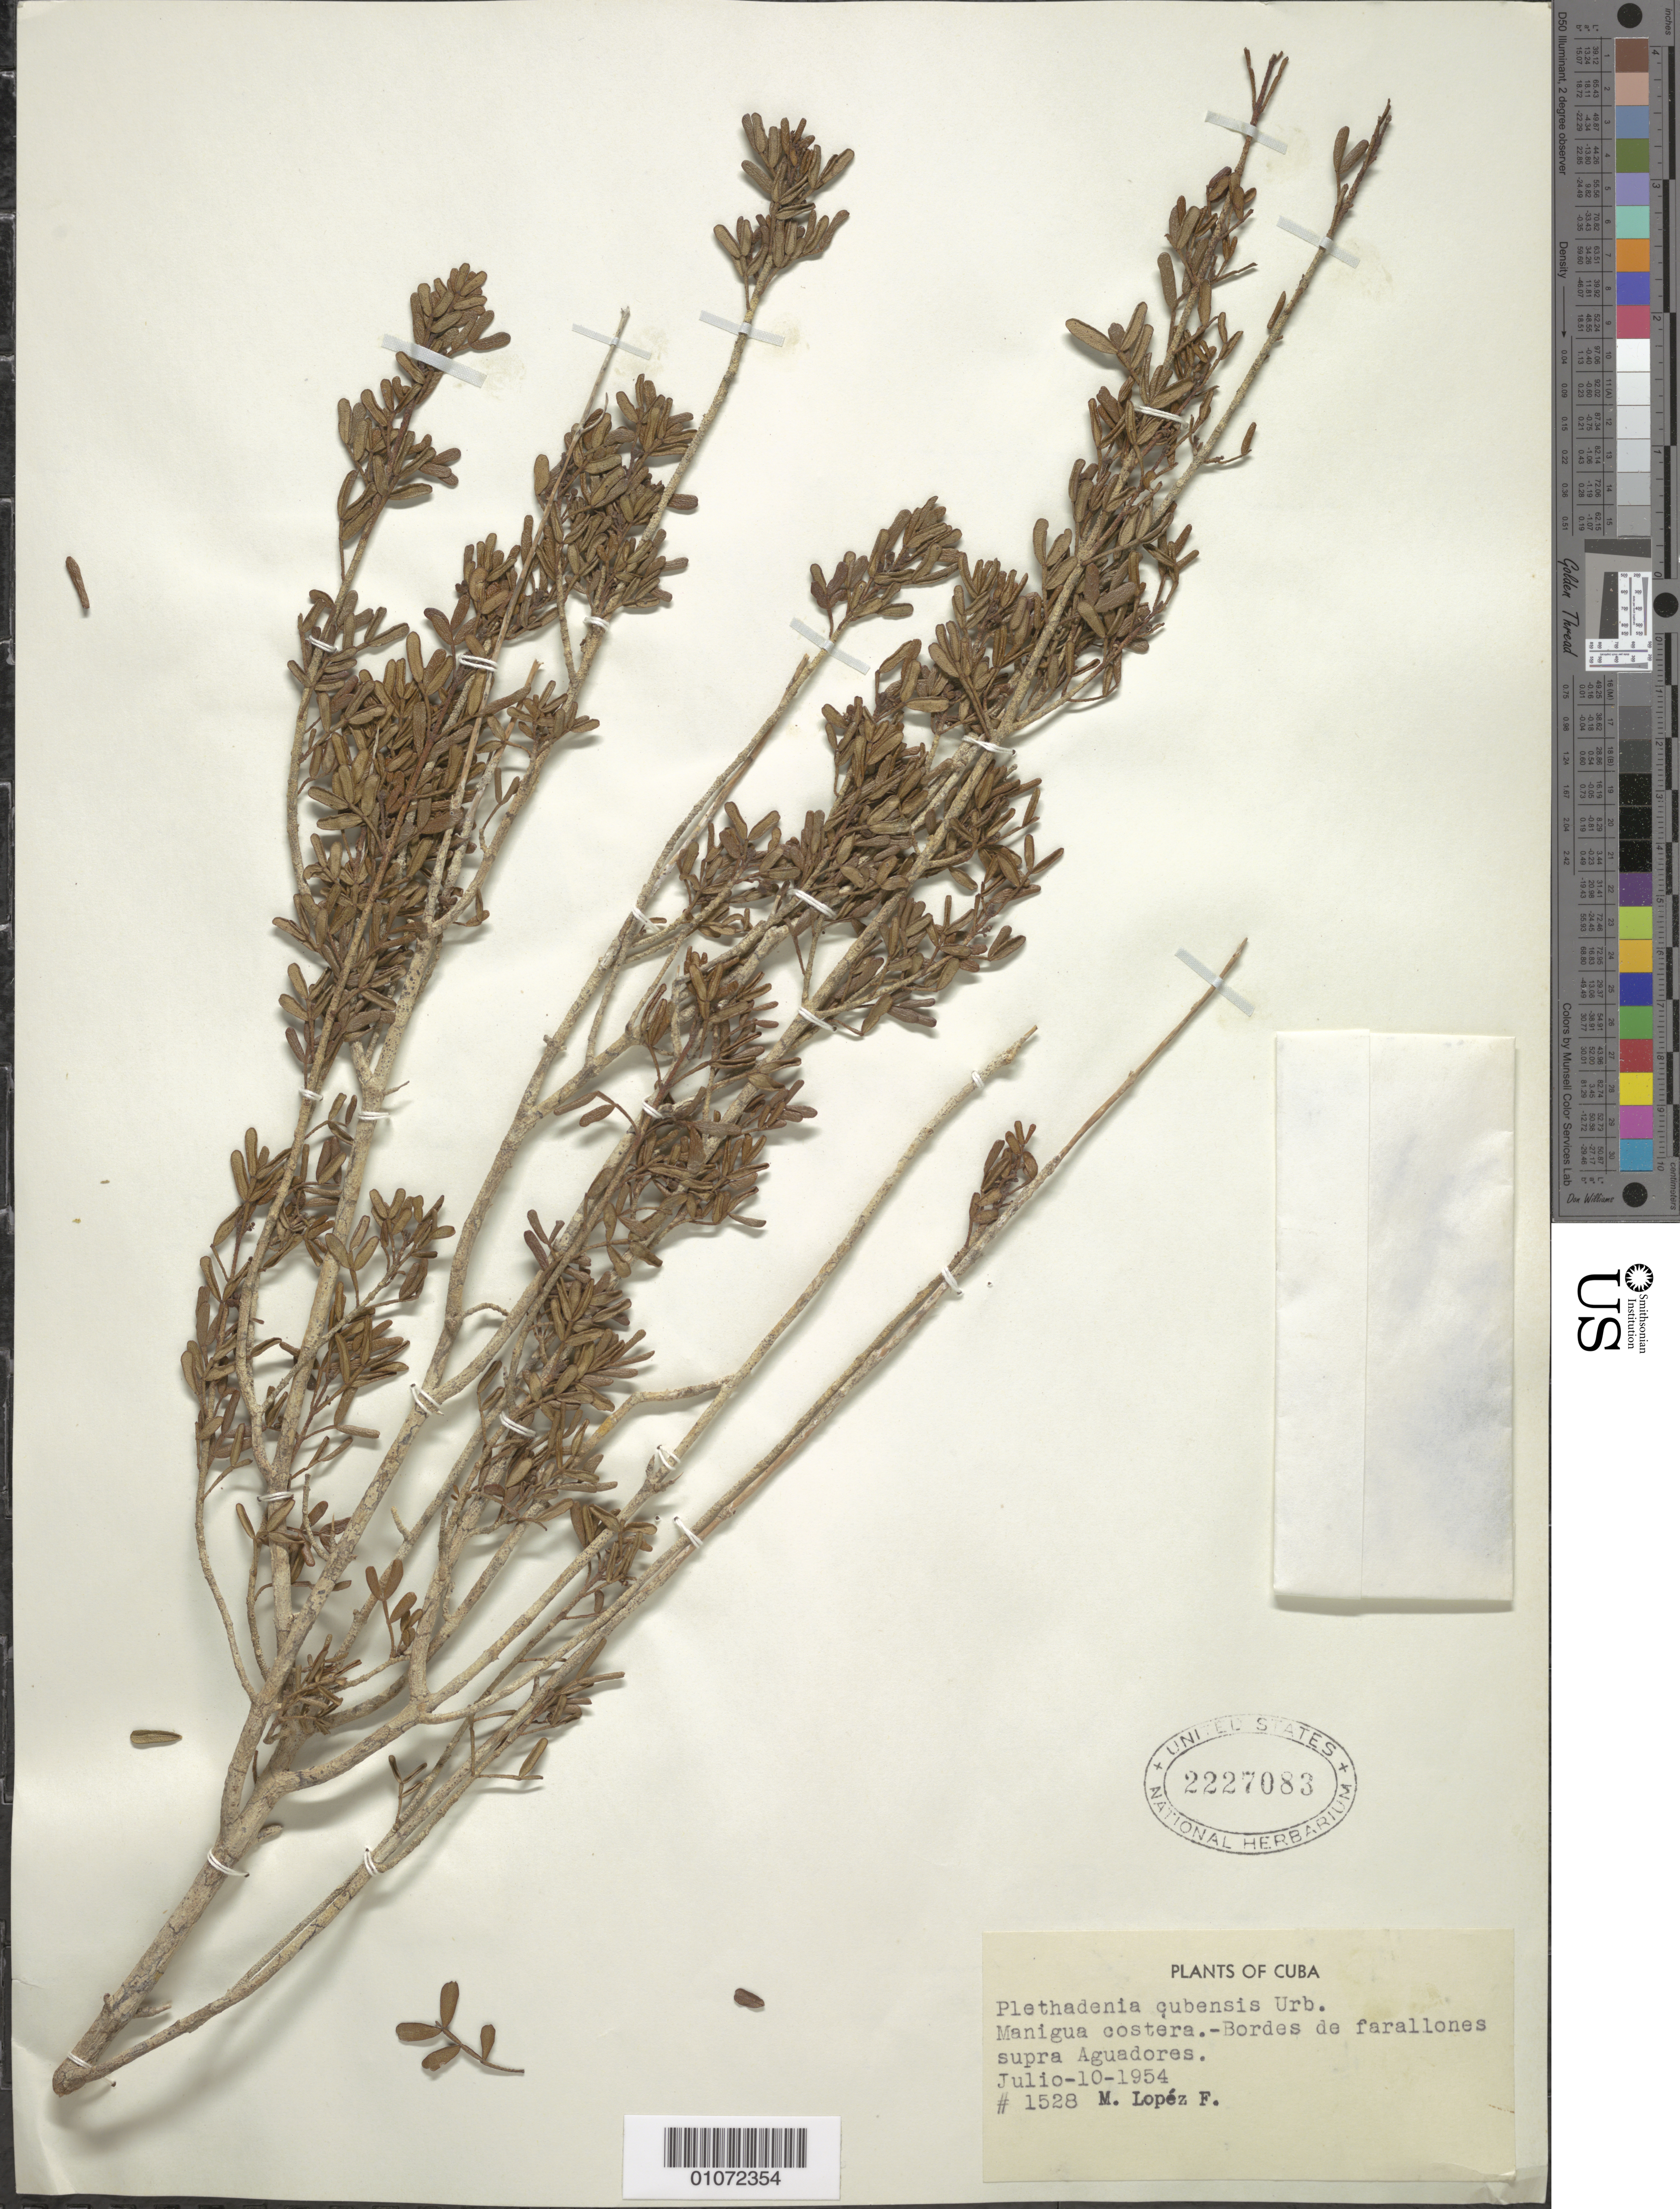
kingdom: Plantae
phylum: Tracheophyta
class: Magnoliopsida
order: Sapindales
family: Rutaceae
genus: Plethadenia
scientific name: Plethadenia cubensis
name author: Urb.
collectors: M. López Figueiras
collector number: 1528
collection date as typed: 10 Jul 1954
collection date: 1954-07-10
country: Cuba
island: Cuba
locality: Menigua costera; Bordes de farallones supra Aguadores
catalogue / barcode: US 2227083